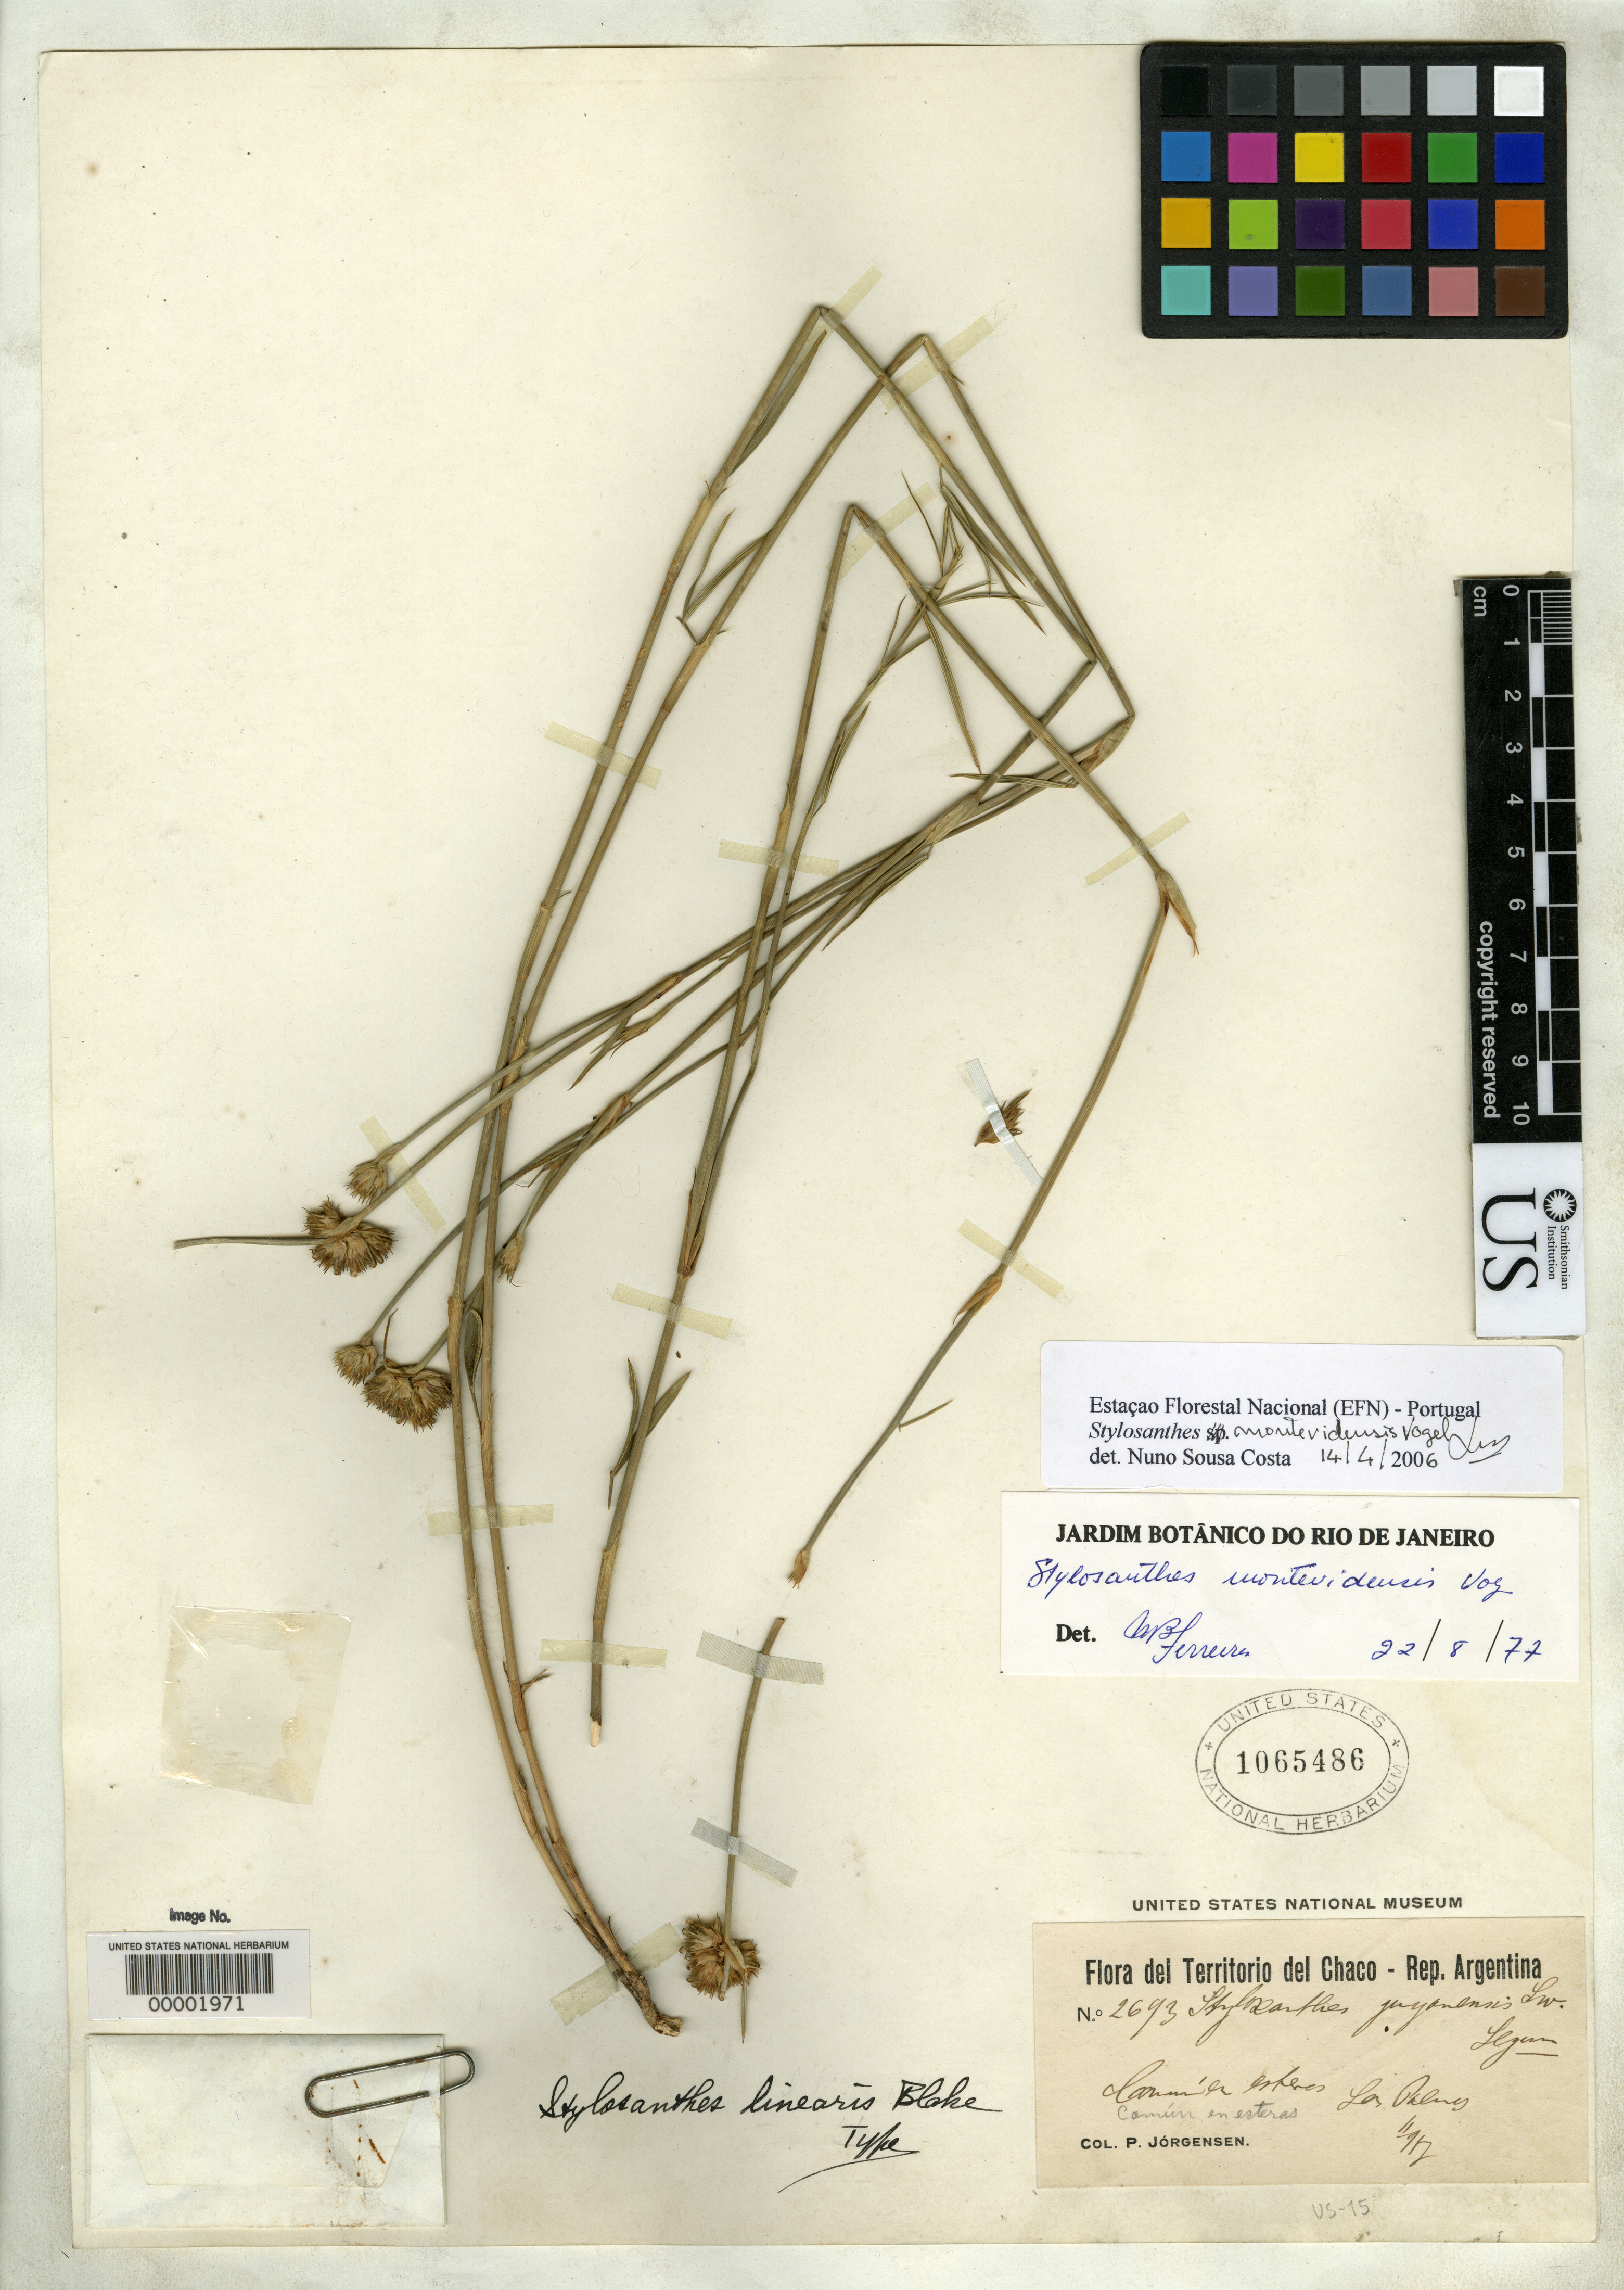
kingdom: Plantae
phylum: Tracheophyta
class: Magnoliopsida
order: Fabales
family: Fabaceae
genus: Stylosanthes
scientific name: Stylosanthes linearis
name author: S.F. Blake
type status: Holotype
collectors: P. Jorgensen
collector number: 2693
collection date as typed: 1917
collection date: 1917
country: Argentina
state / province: Chaco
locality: Las Palmas.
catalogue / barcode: US 1065486